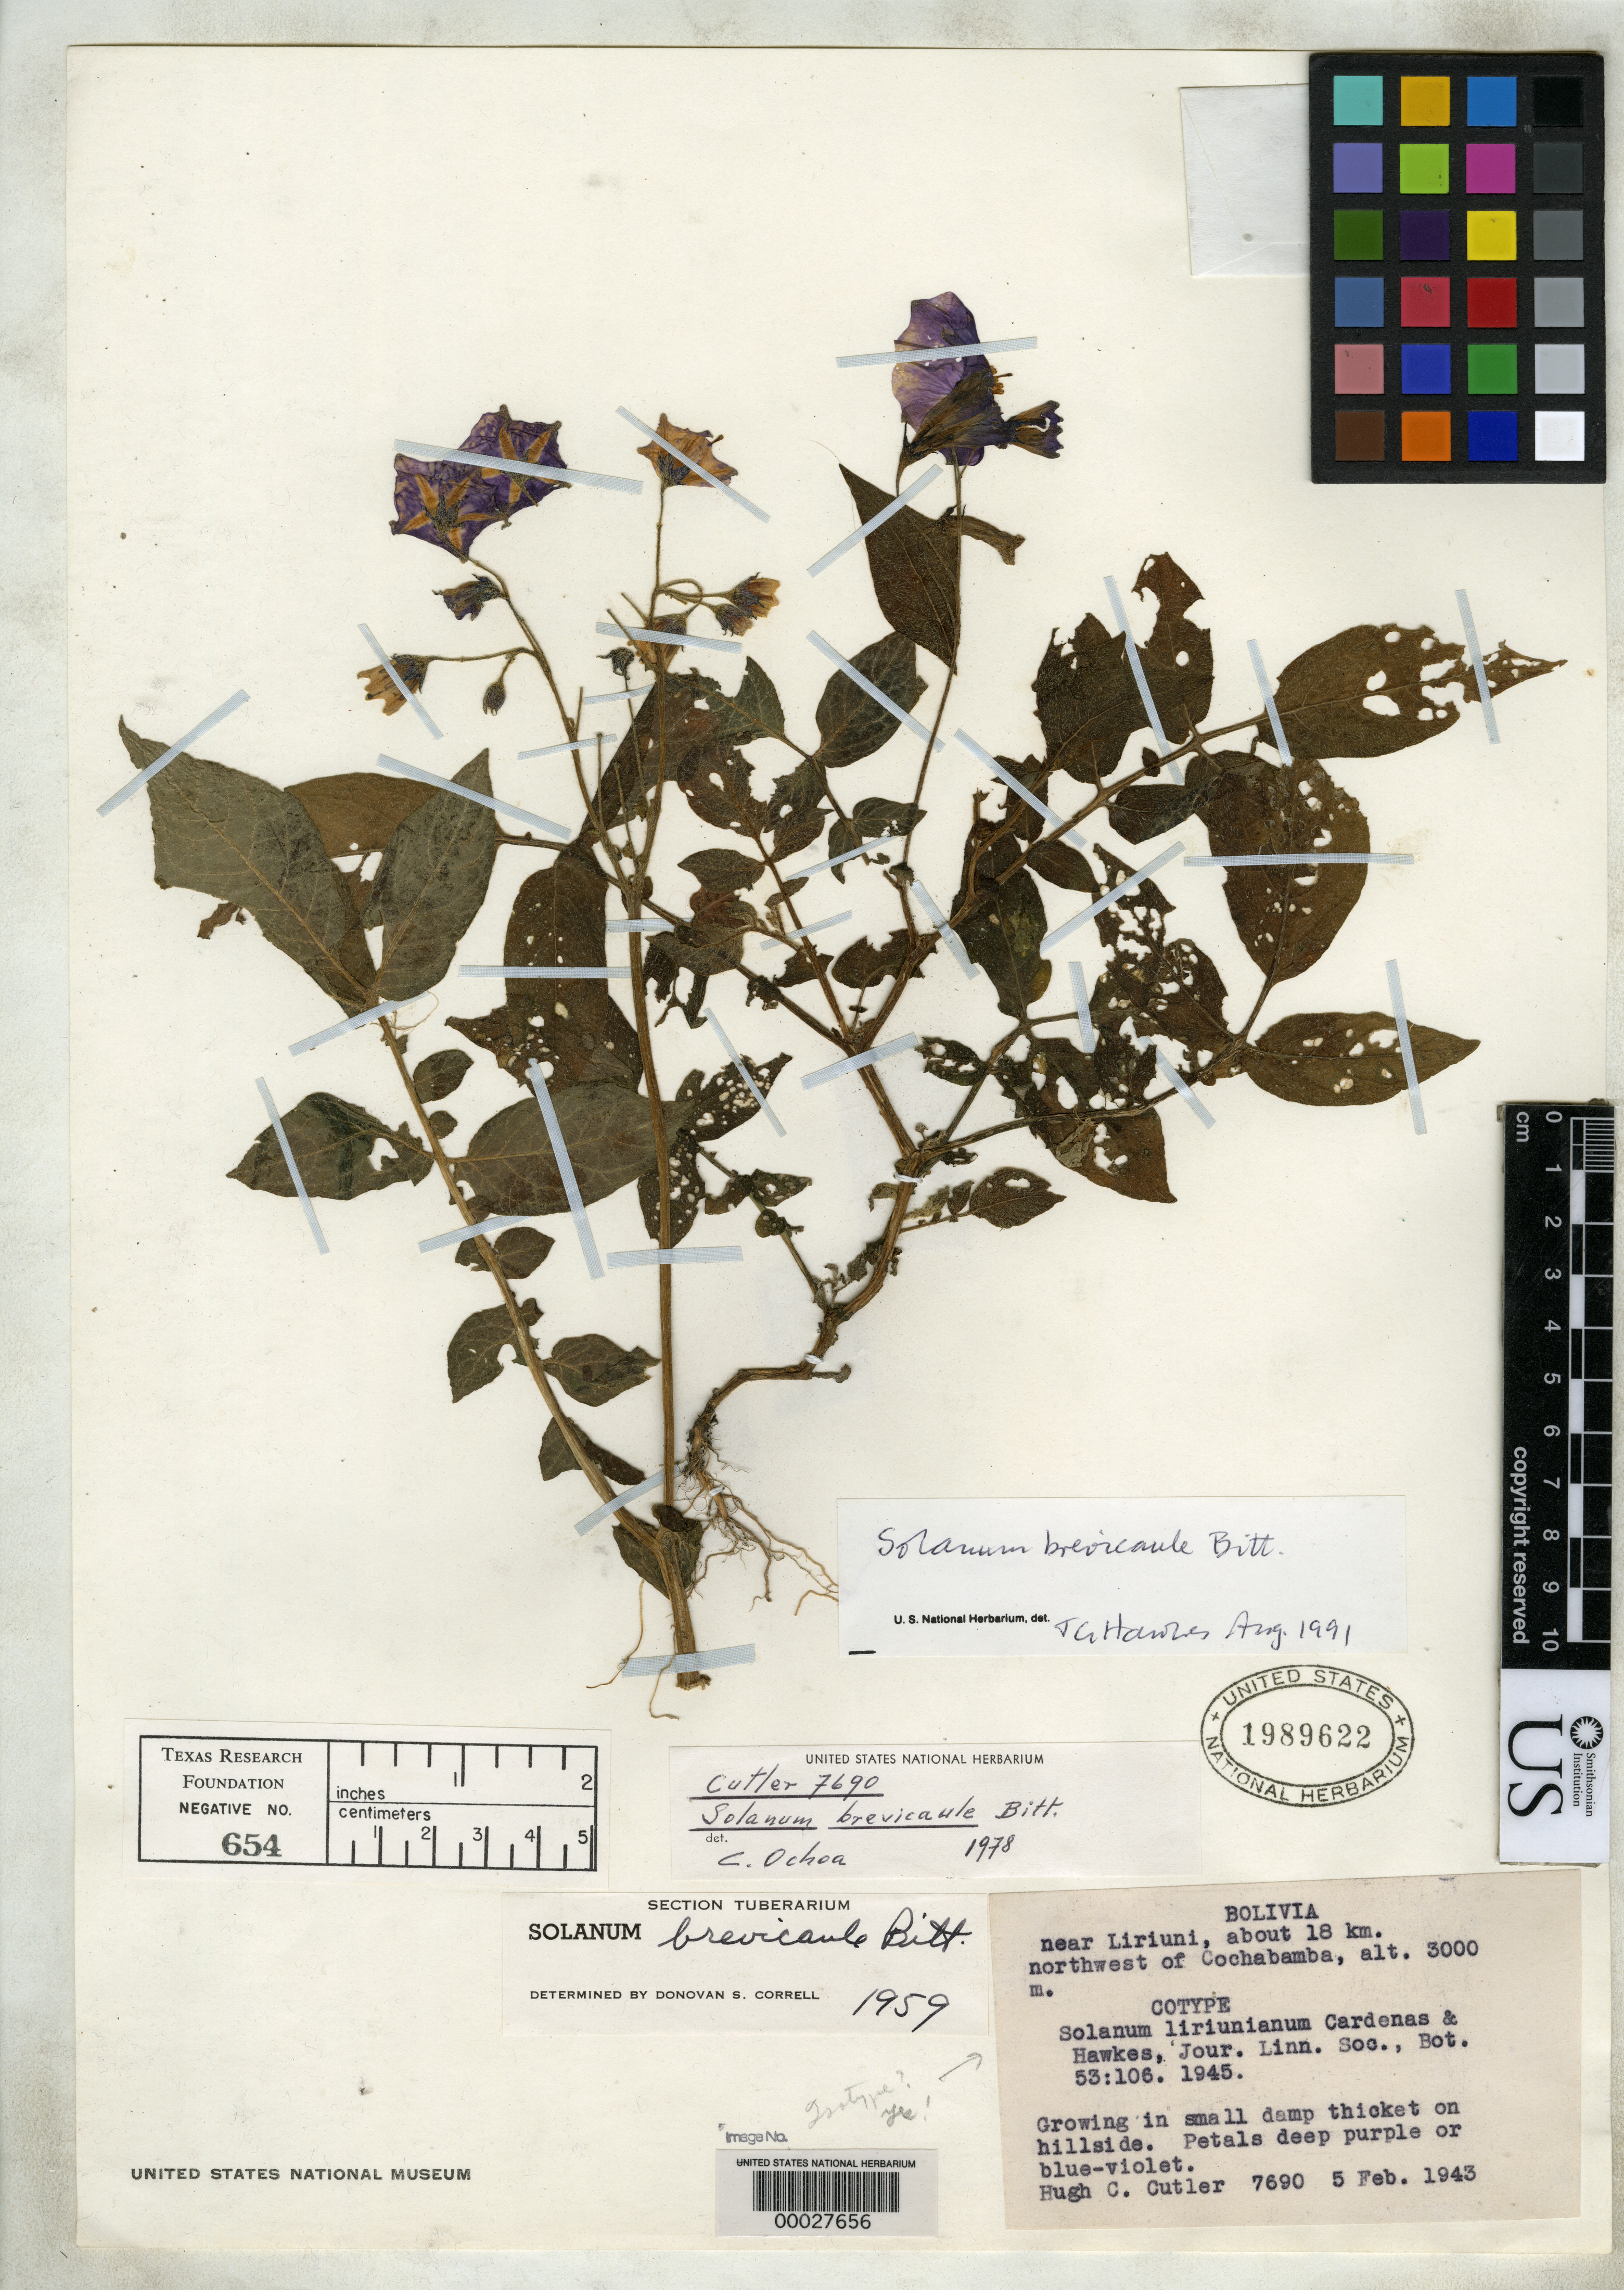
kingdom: Plantae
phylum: Tracheophyta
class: Magnoliopsida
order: Solanales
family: Solanaceae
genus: Solanum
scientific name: Solanum liriunianum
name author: Cárdenas & Hawkes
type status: Isotype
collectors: H. C. Cutler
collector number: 7690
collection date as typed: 05 Feb 1943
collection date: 1943-02-05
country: Bolivia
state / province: Cochabamba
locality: Liriuni.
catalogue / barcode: US 1989622